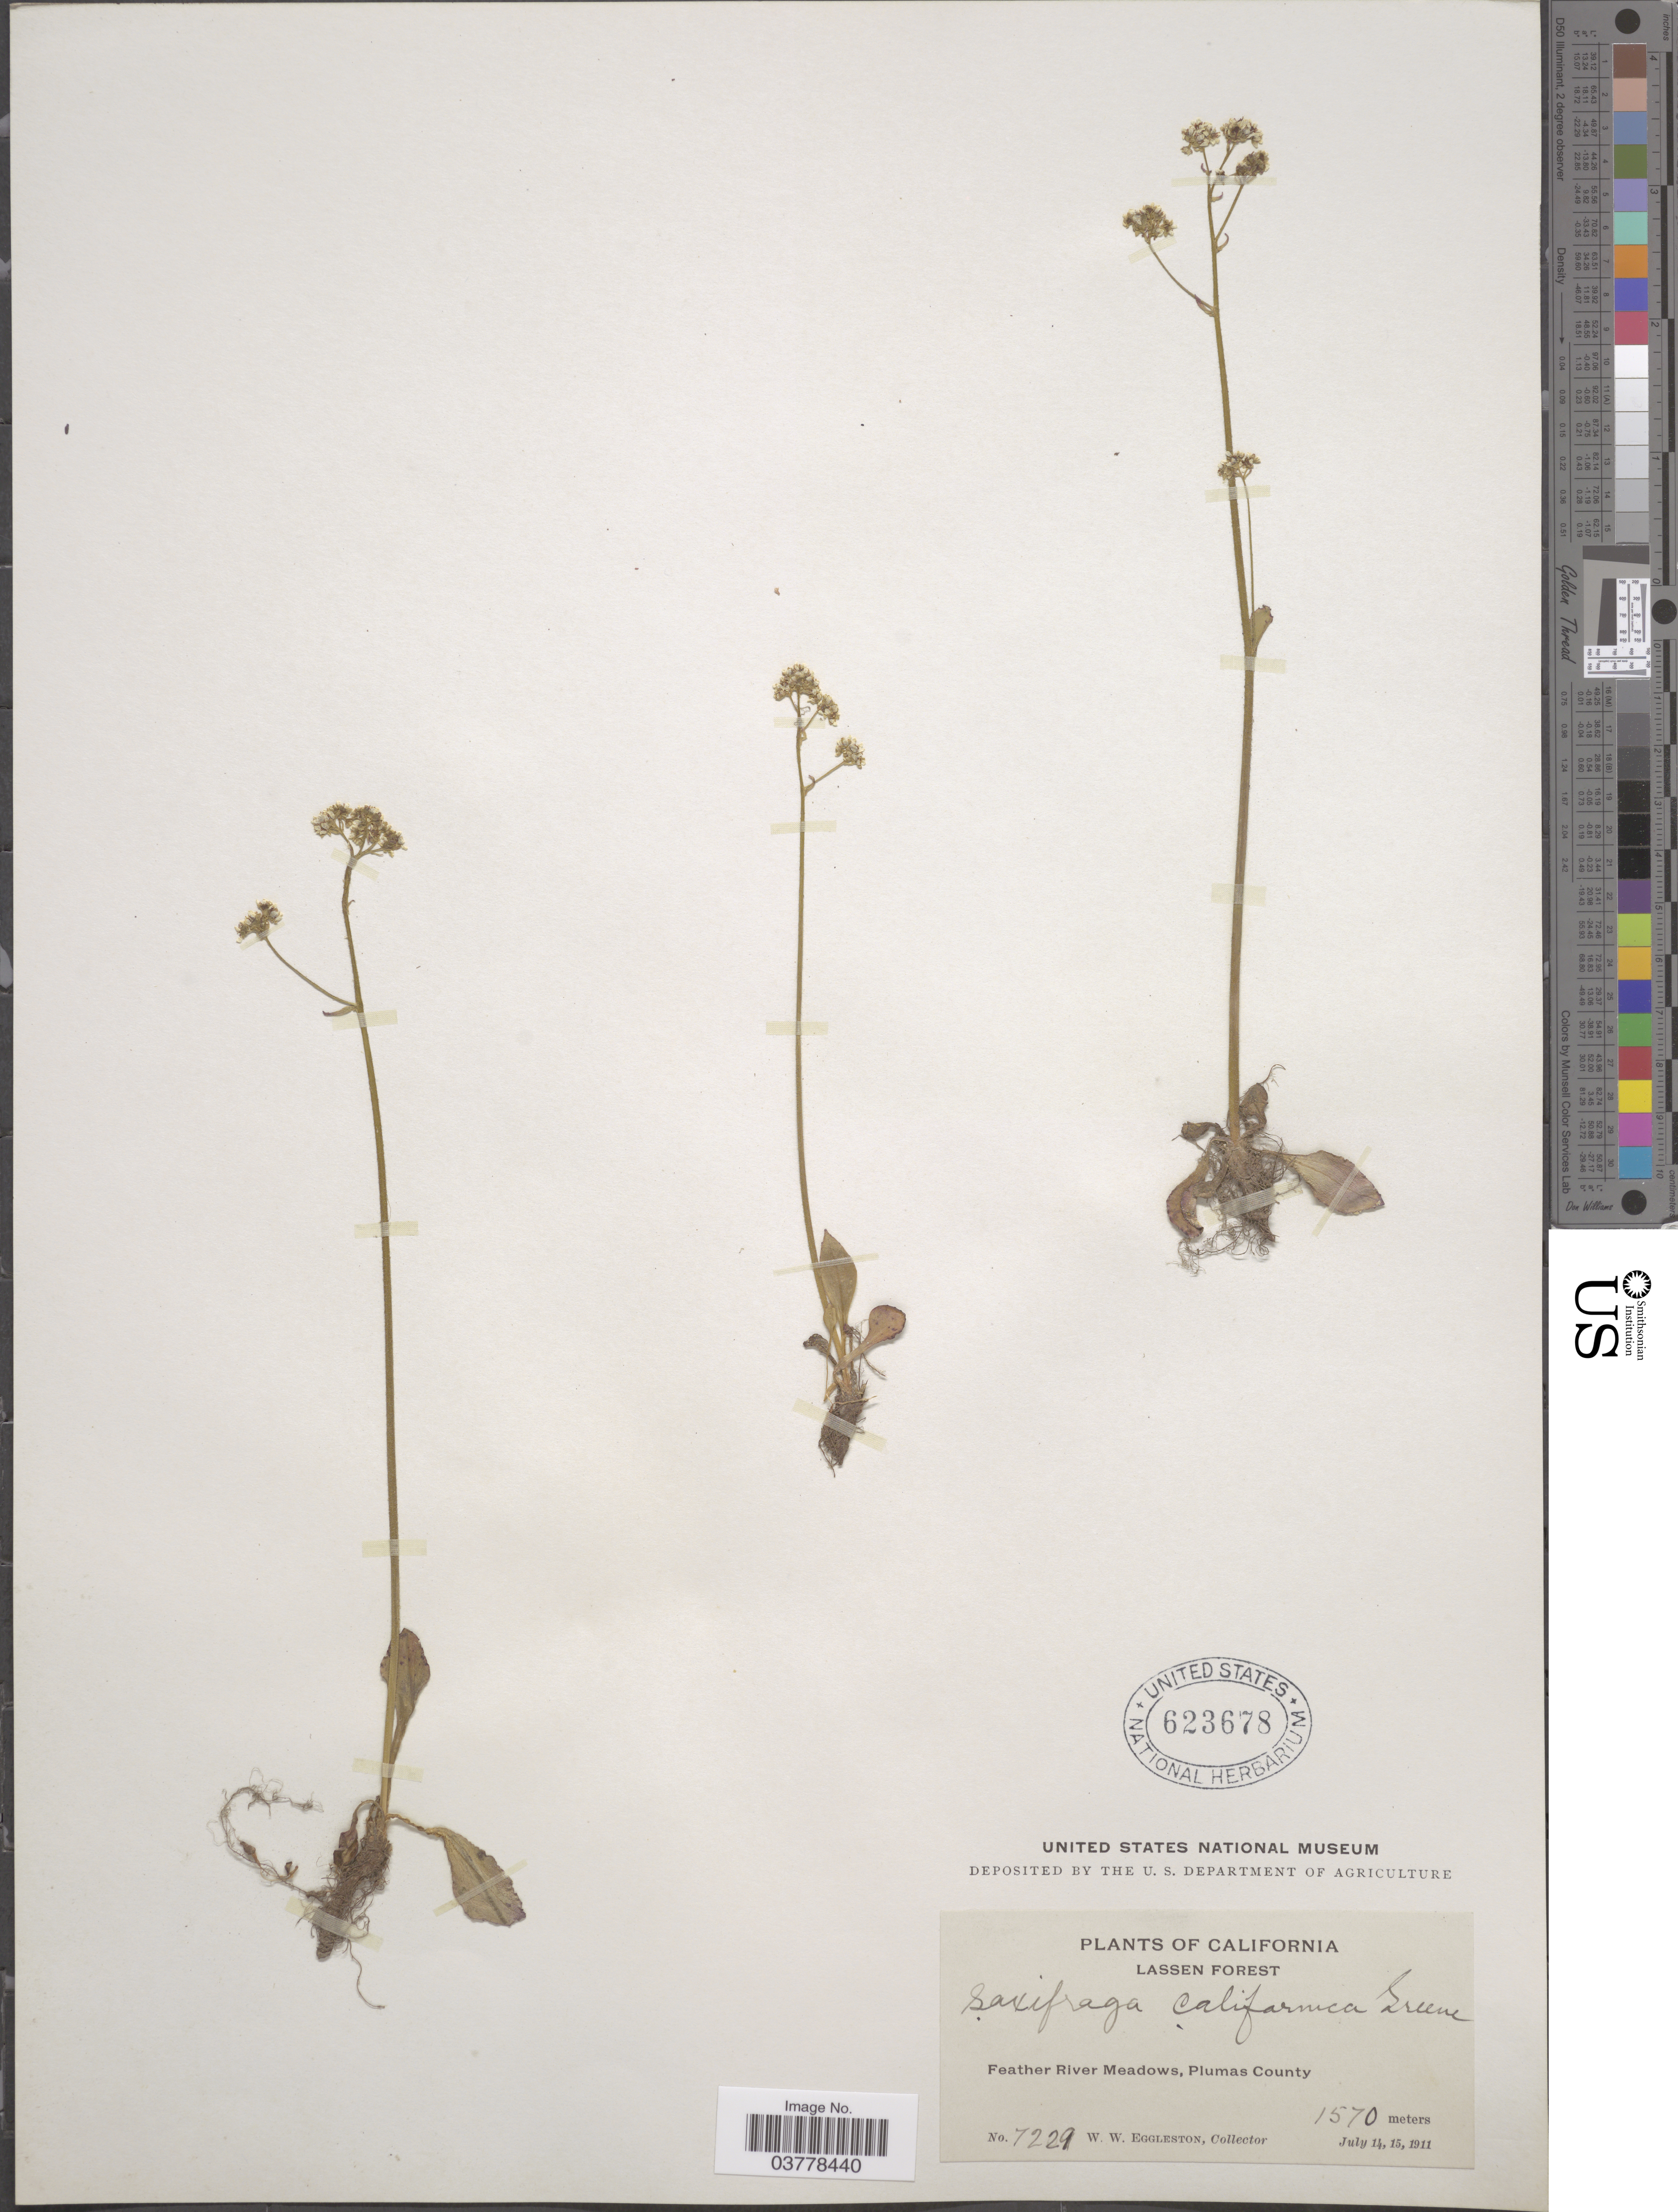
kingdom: Plantae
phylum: Tracheophyta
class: Magnoliopsida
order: Saxifragales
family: Saxifragaceae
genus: Micranthes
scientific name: Micranthes californica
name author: (Greene) Small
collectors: W. W. Eggleston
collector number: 7229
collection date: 1911-07-14/1911-07-15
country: United States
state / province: California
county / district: Plumas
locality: Lassen Forest. Feather River Meadows, Plumas County.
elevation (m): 1570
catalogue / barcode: US 623678